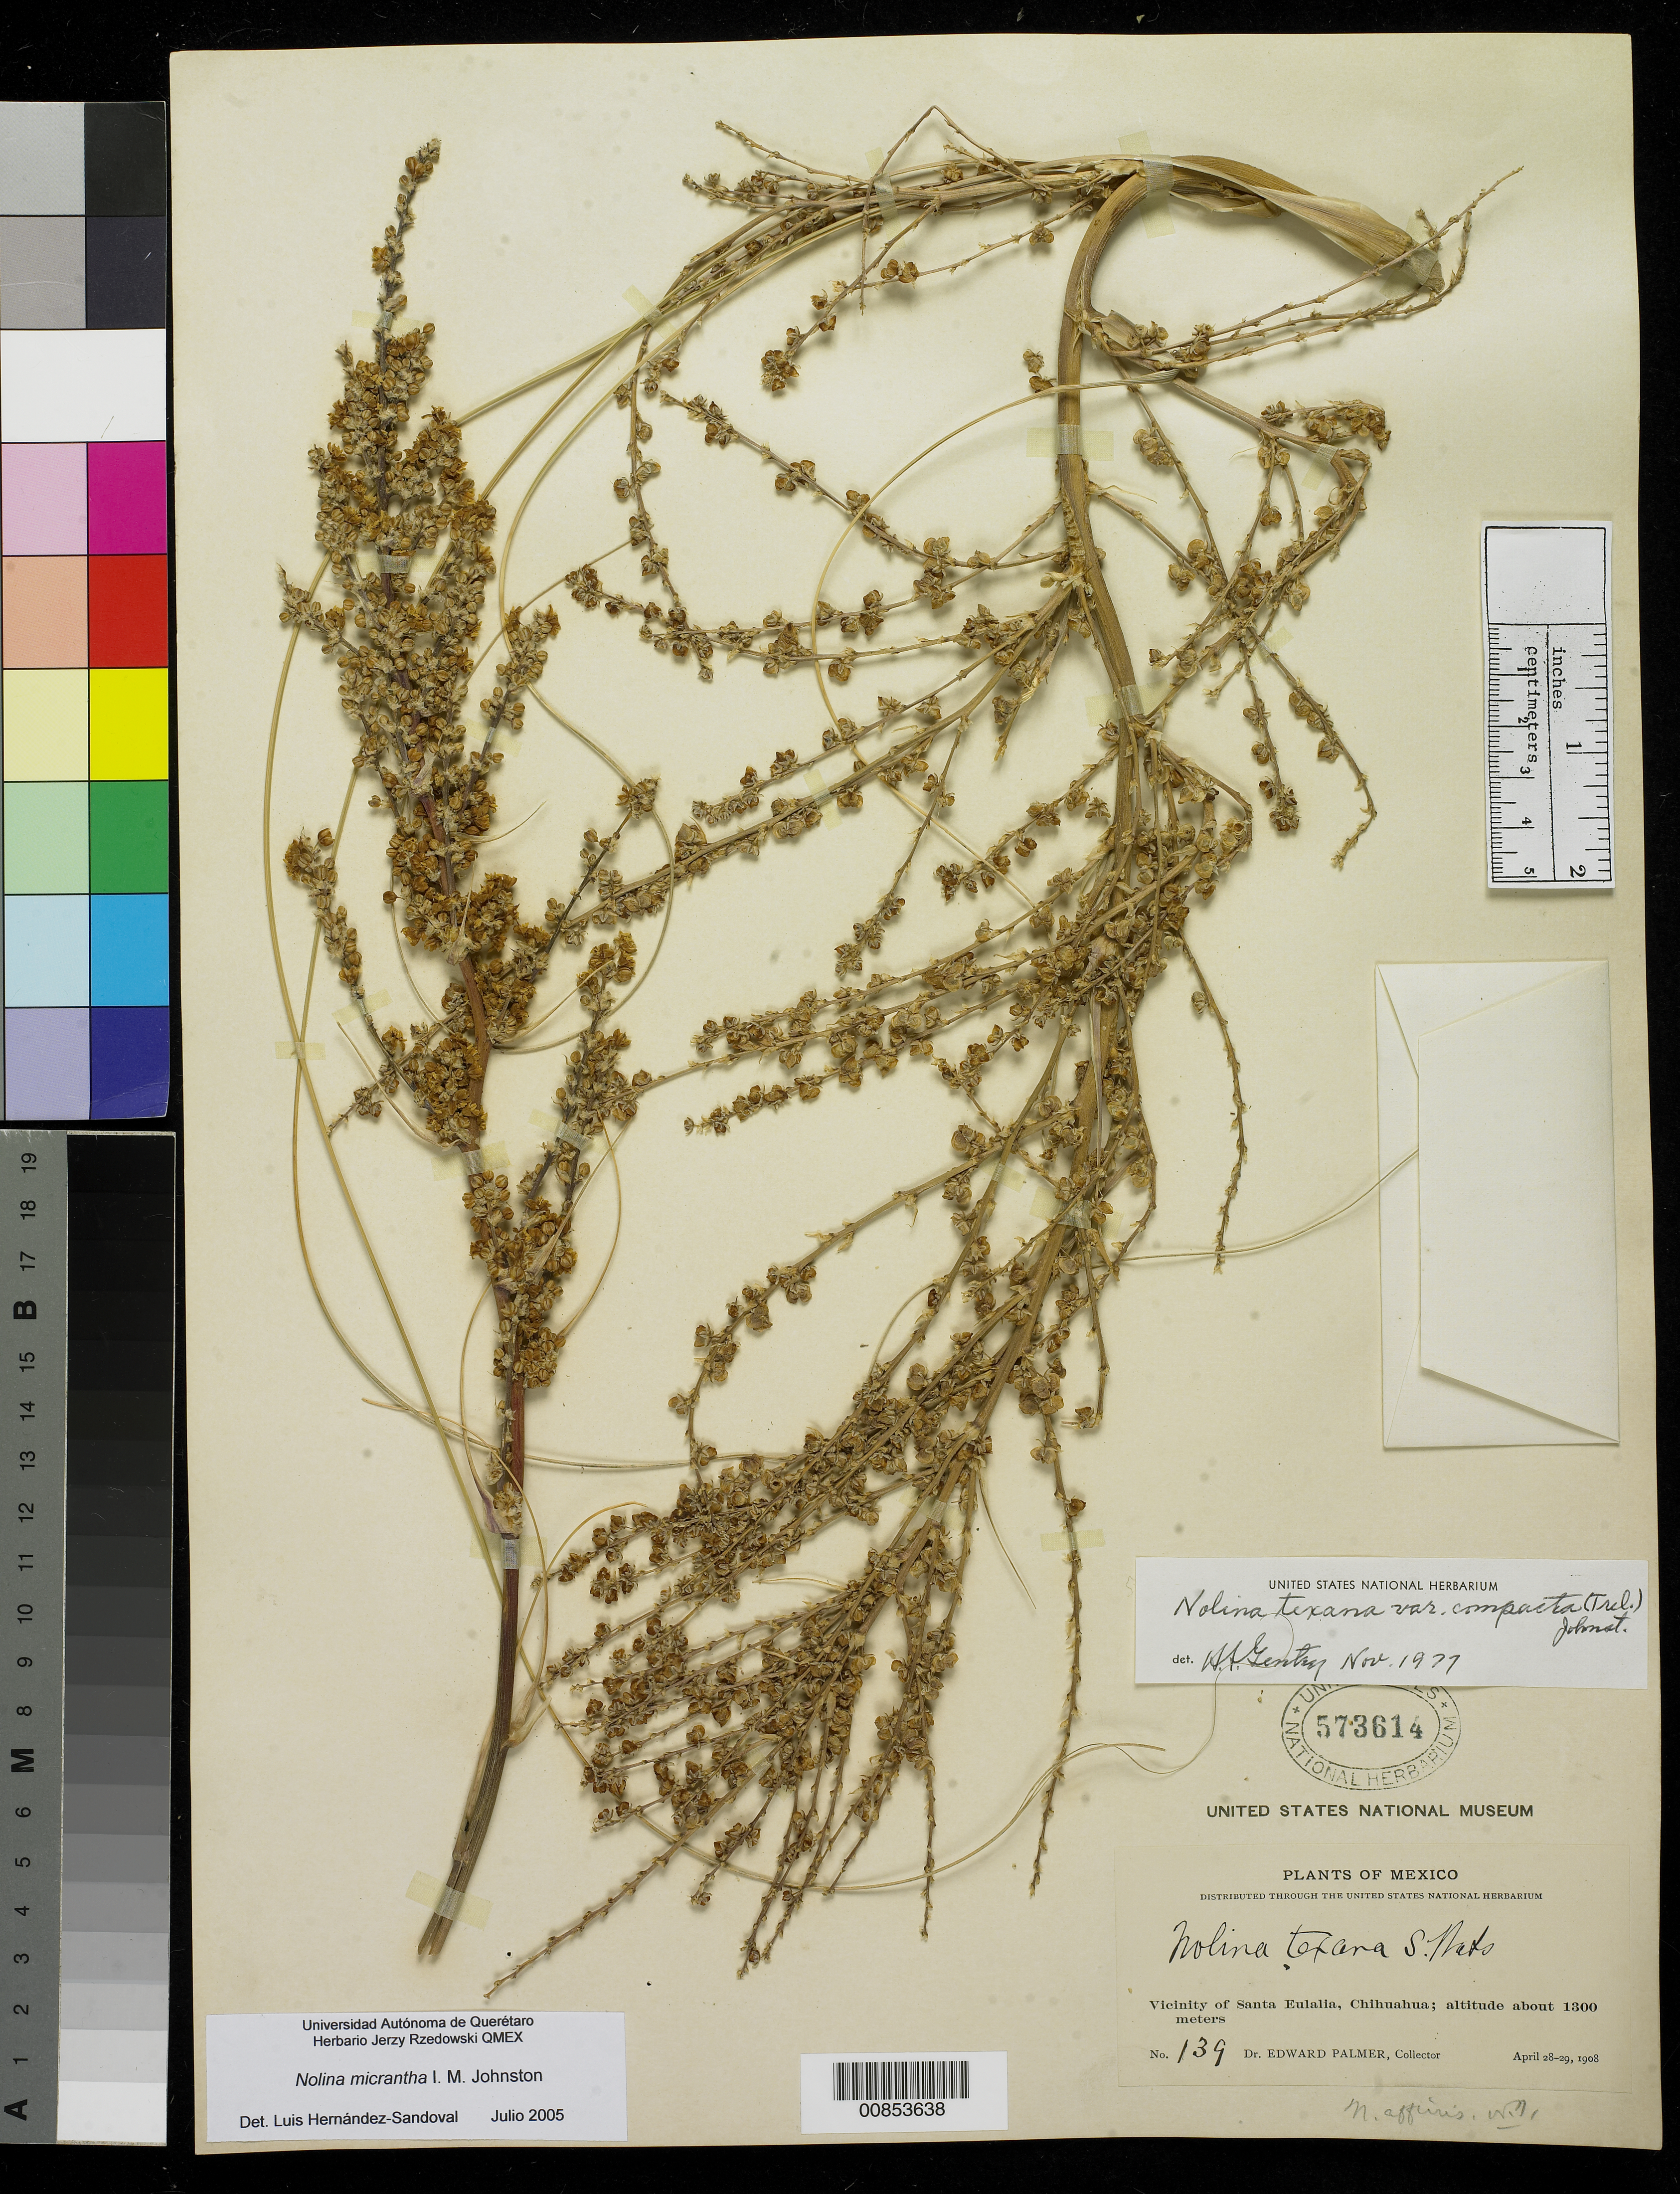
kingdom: Plantae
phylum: Tracheophyta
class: Liliopsida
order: Asparagales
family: Asparagaceae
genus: Nolina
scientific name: Nolina micrantha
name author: I.M. Johnst.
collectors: E. Palmer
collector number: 139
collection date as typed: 28 Apr 1908 to 29 Apr 1908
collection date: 1908-04-28/1908-04-29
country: Mexico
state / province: Chihuahua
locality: Vicinity of Santa Eulalia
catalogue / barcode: US 573614